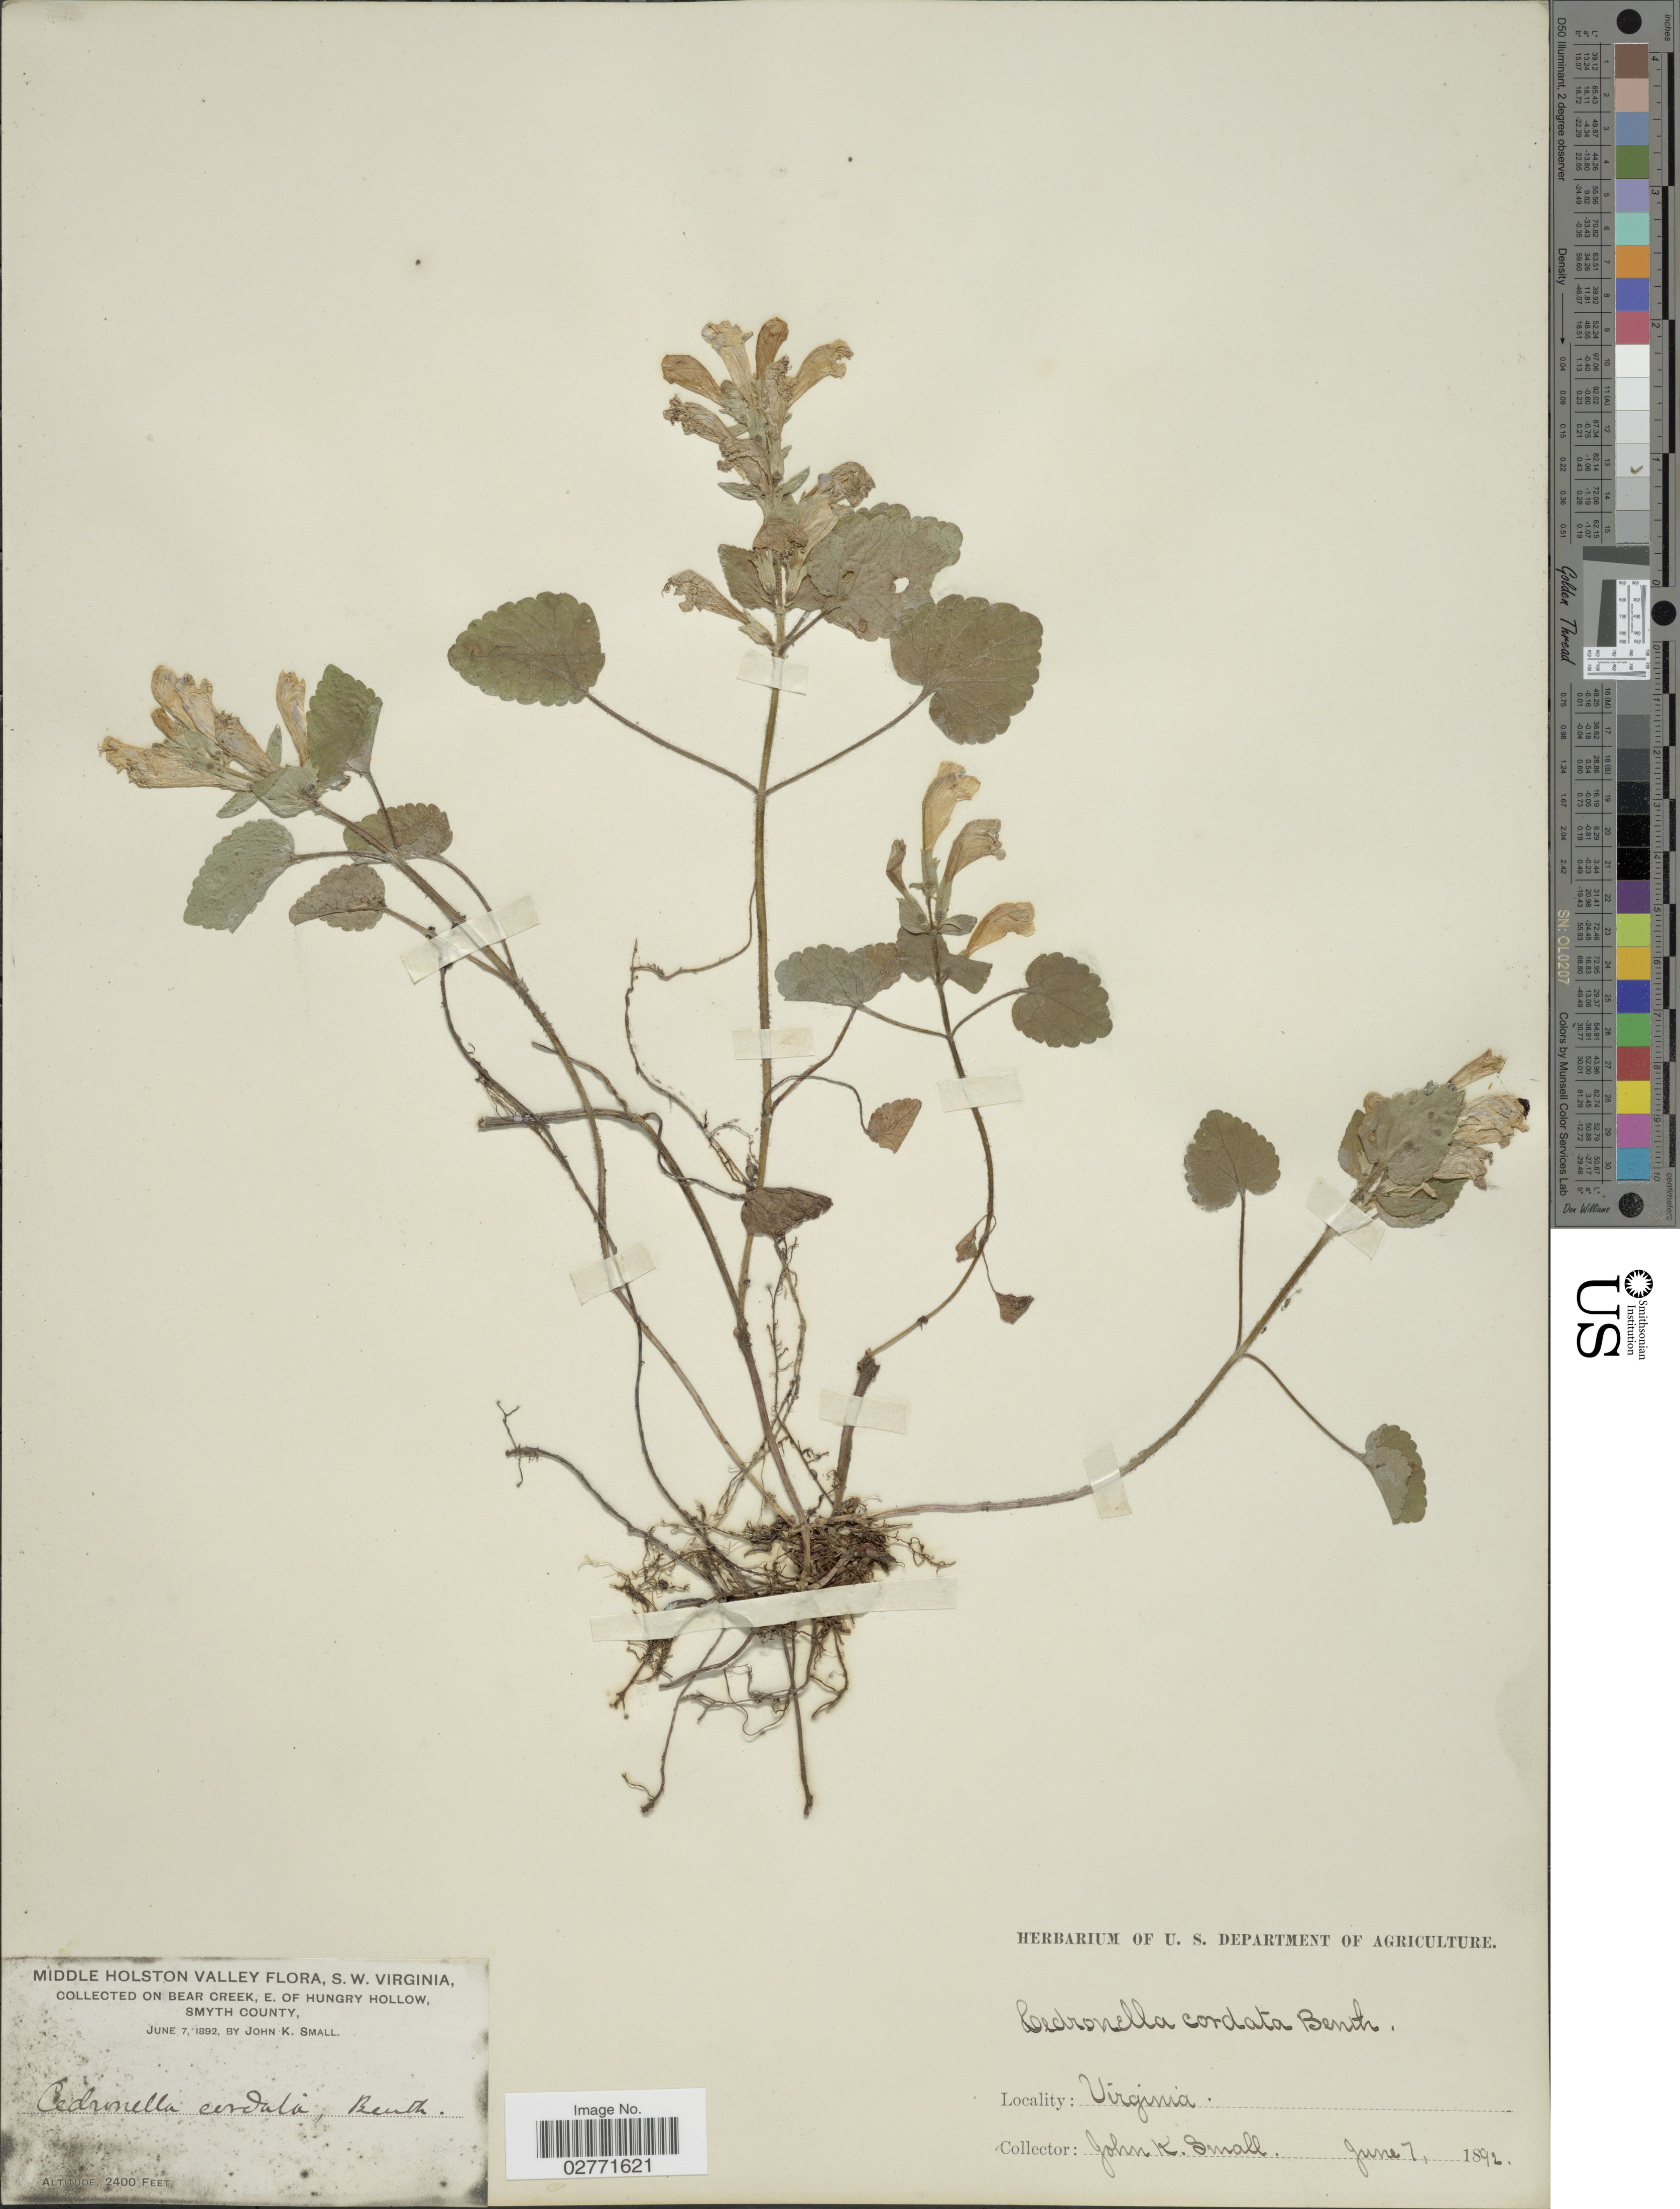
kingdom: Plantae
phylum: Tracheophyta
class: Magnoliopsida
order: Lamiales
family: Lamiaceae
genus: Meehania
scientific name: Meehania cordata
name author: (Nutt.) Britton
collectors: J. K. Small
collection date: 1892-06-07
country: United States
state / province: Virginia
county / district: Smyth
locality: Middle Holston Valley, S.W. Virginia, on Bear Creek, E. of Hungry Hollow, Smyth County.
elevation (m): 732